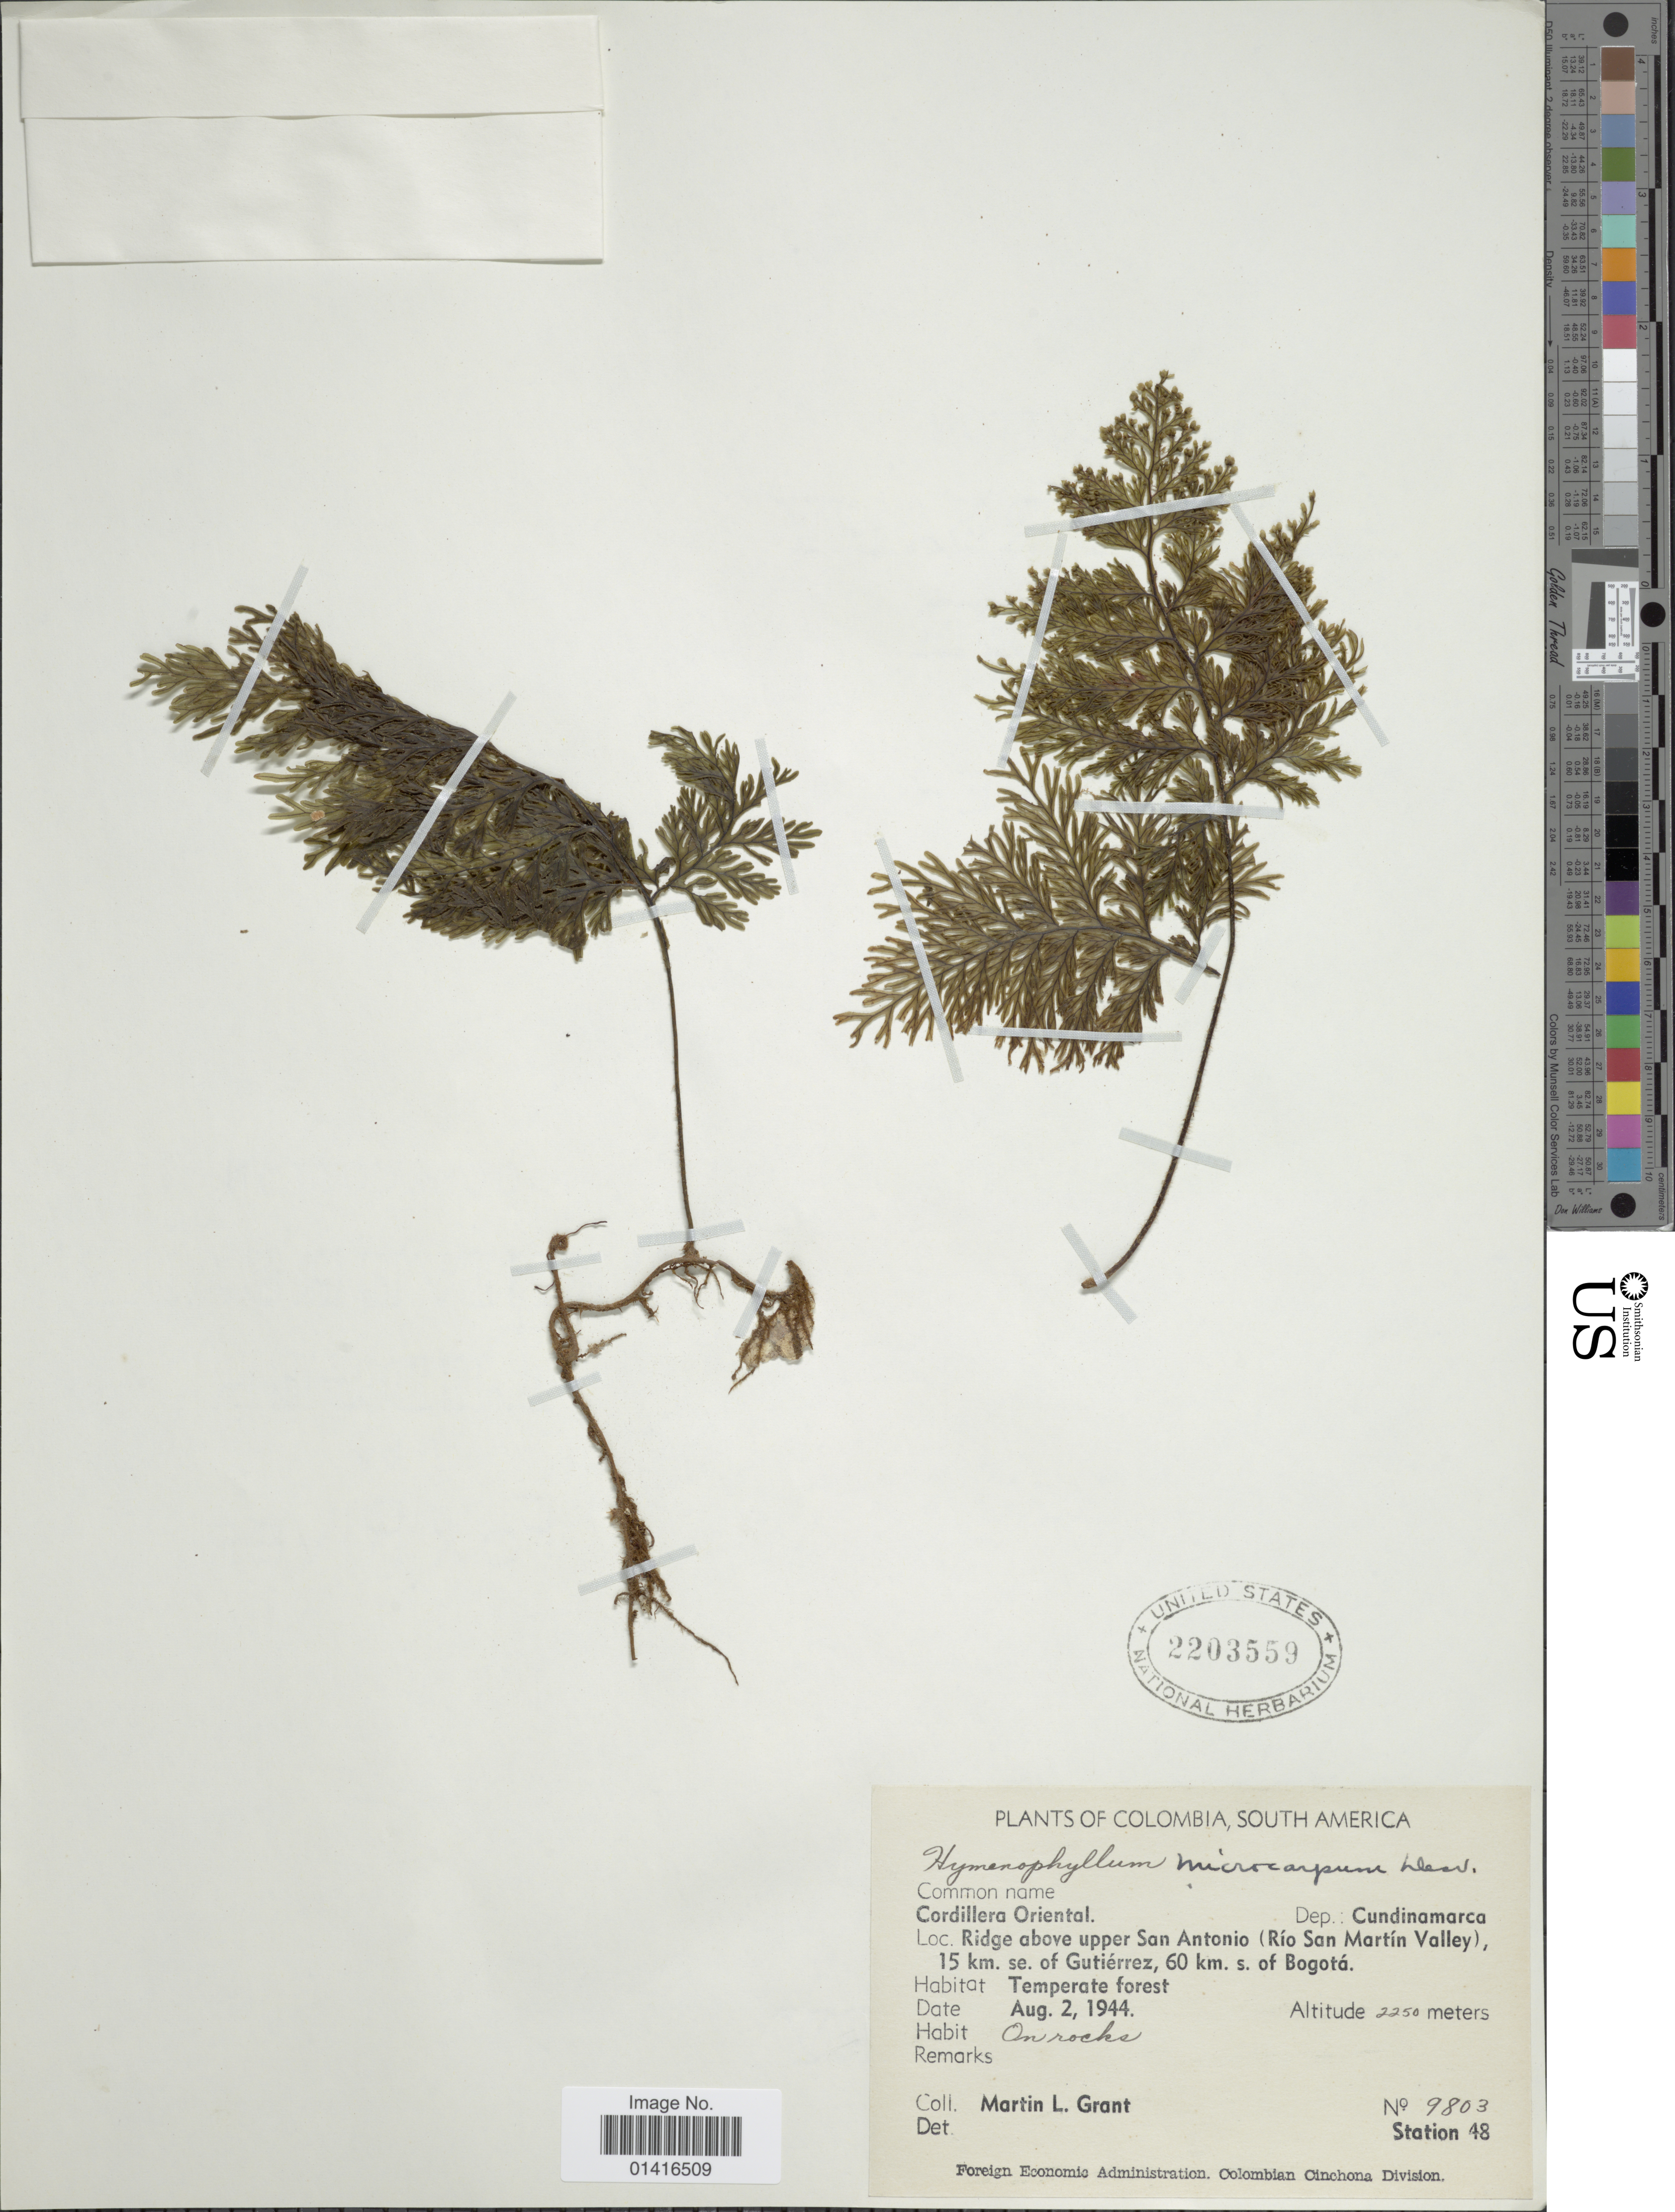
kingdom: Plantae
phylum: Tracheophyta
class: Polypodiopsida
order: Hymenophyllales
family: Hymenophyllaceae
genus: Hymenophyllum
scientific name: Hymenophyllum microcarpum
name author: (Desv.) Lellinger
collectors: M. L. Grant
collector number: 9803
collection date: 1944-08-02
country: Colombia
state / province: Cundinamarca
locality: Cordillera Oriental. Ridge above upper San Antonio (Río San Martín Valley) 15 km. se. of Gutiérrez, 60 km. s. Bogotá.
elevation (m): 2250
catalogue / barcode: US 2203559